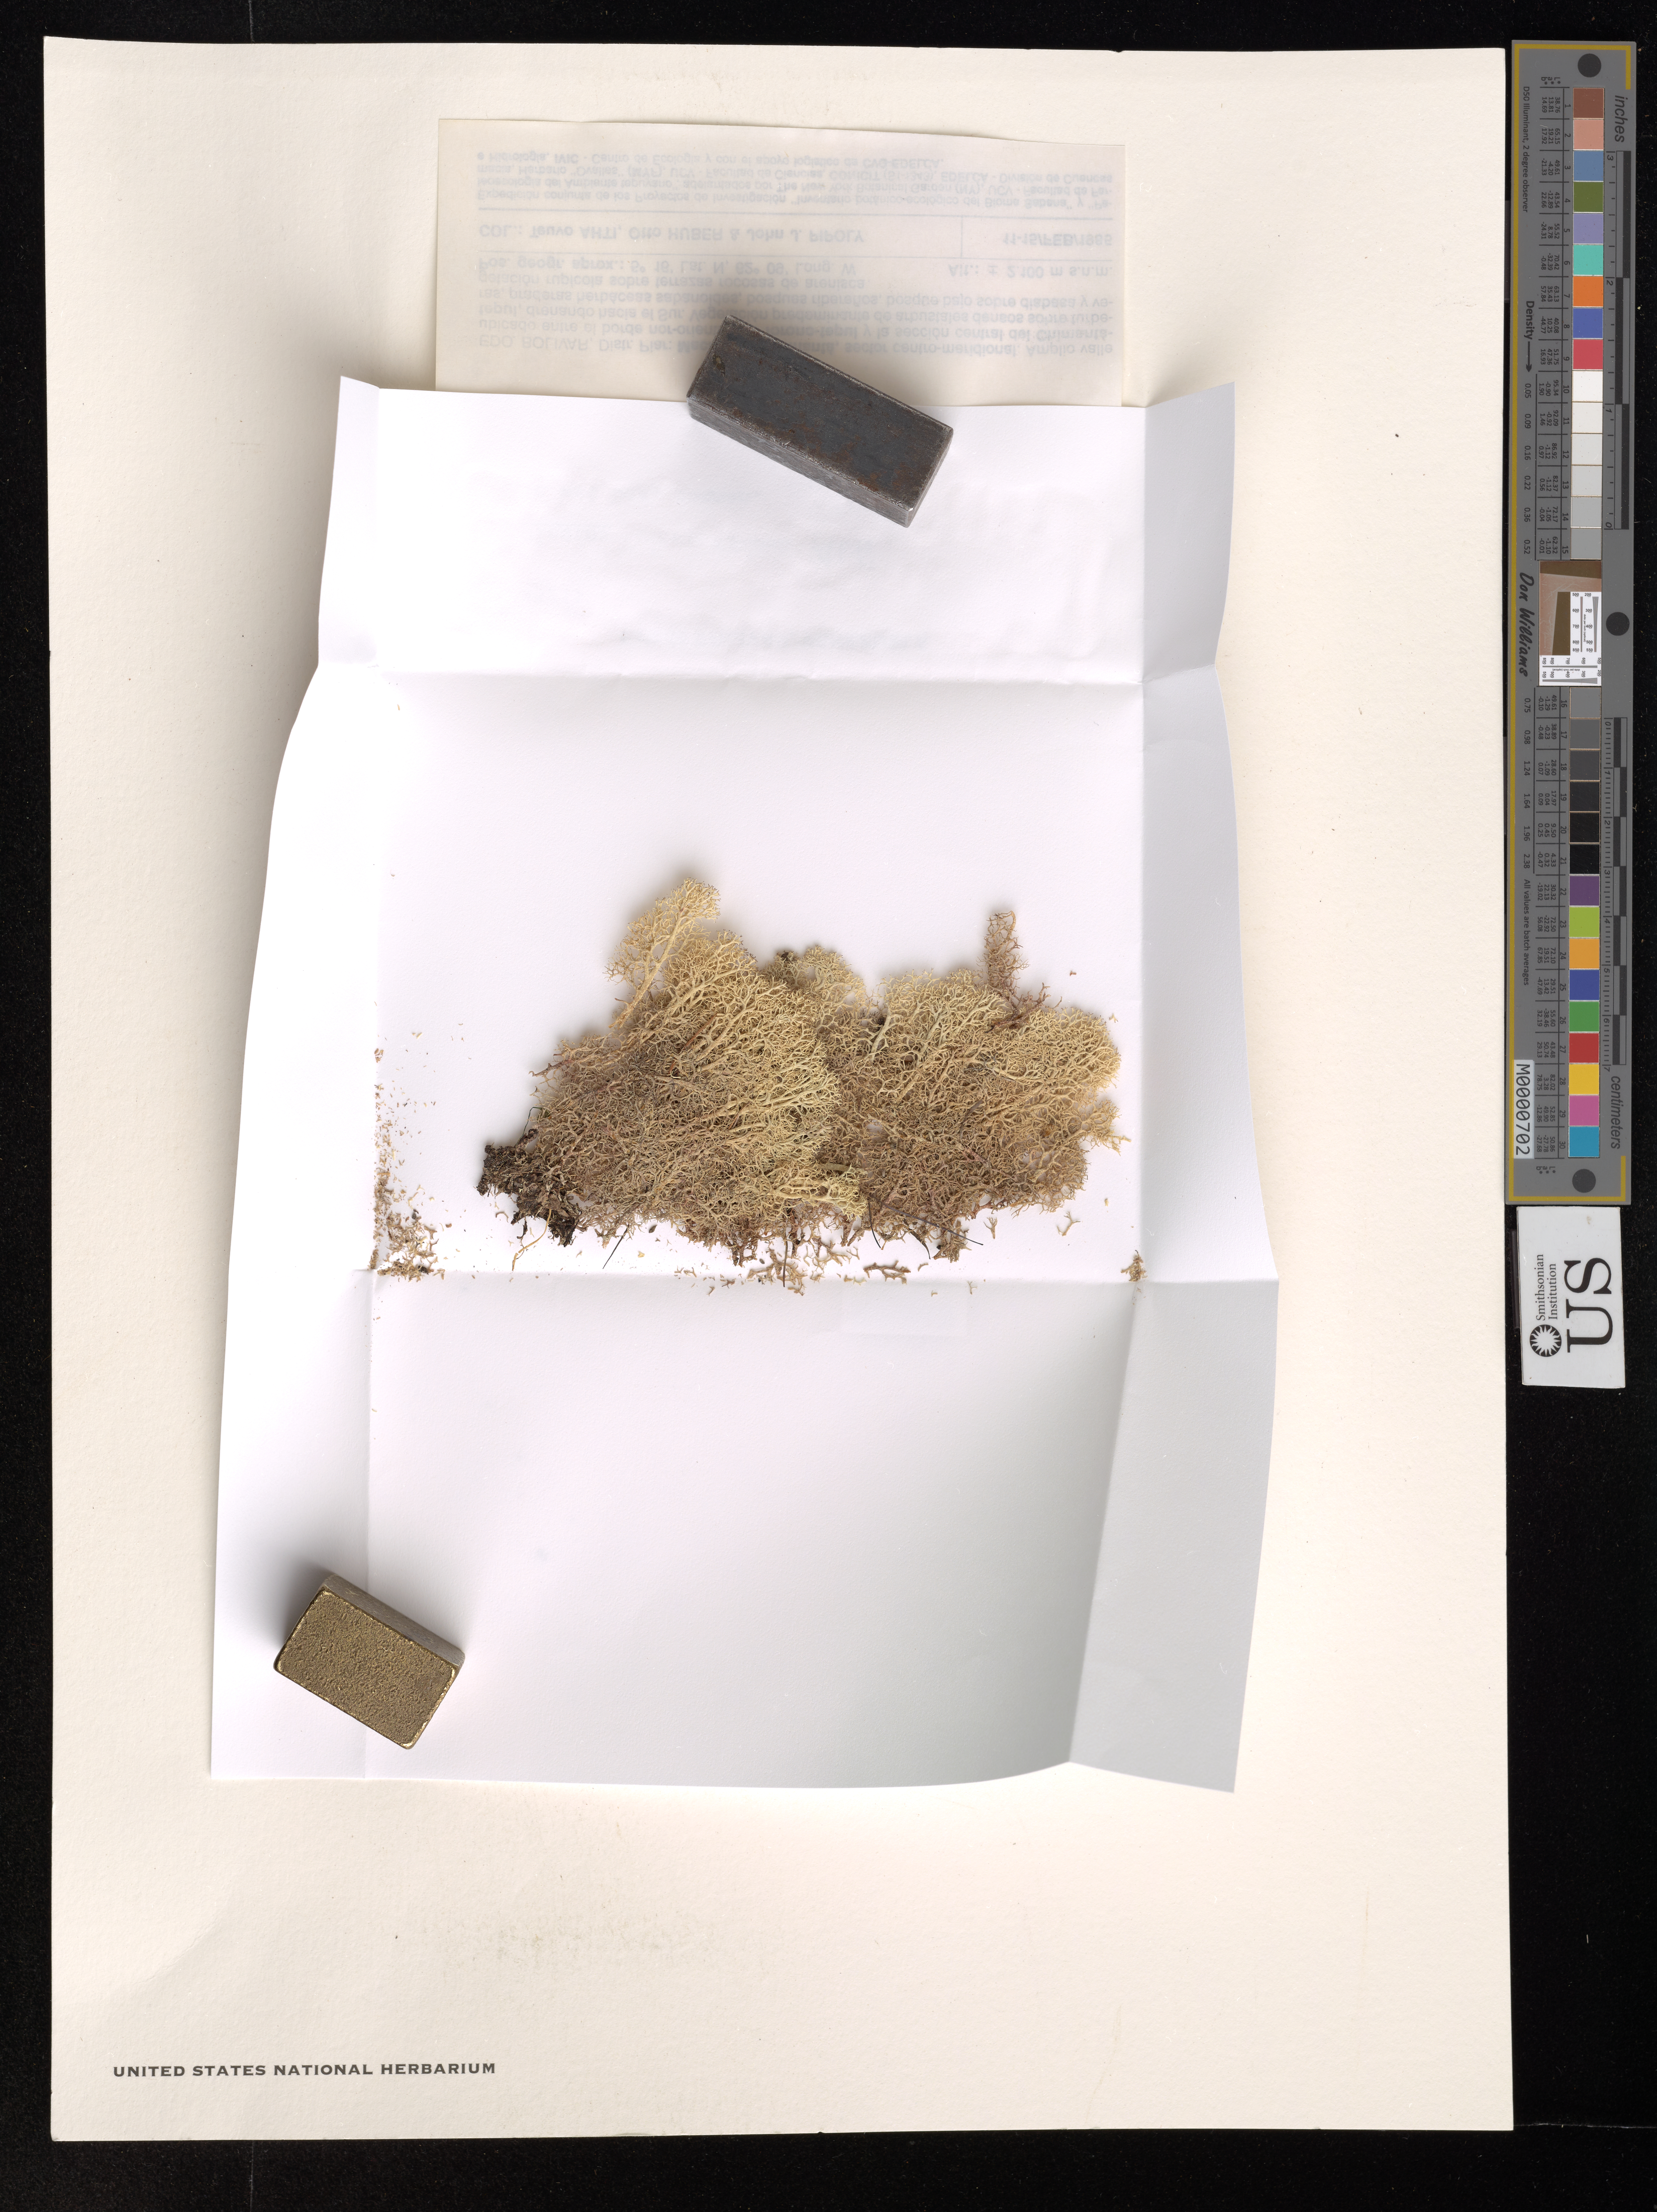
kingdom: Fungi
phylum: Ascomycota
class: Lecanoromycetes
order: Lecanorales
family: Cladoniaceae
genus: Cladina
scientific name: Cladina densissima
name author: Ahti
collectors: T. T. Ahti, O. Huber & J. J. Pipoly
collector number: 45211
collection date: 1985-02-11/1985-02-15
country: Venezuela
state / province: Bolivar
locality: Distr. Piar: Macizo del Chimantá, sector centro-meridional. Amplio valle ubicado entre el borde nor-oriental del Torono-tepui y la sección central del Chimantá-tepui, drenando hacia el Sur.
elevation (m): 2.1